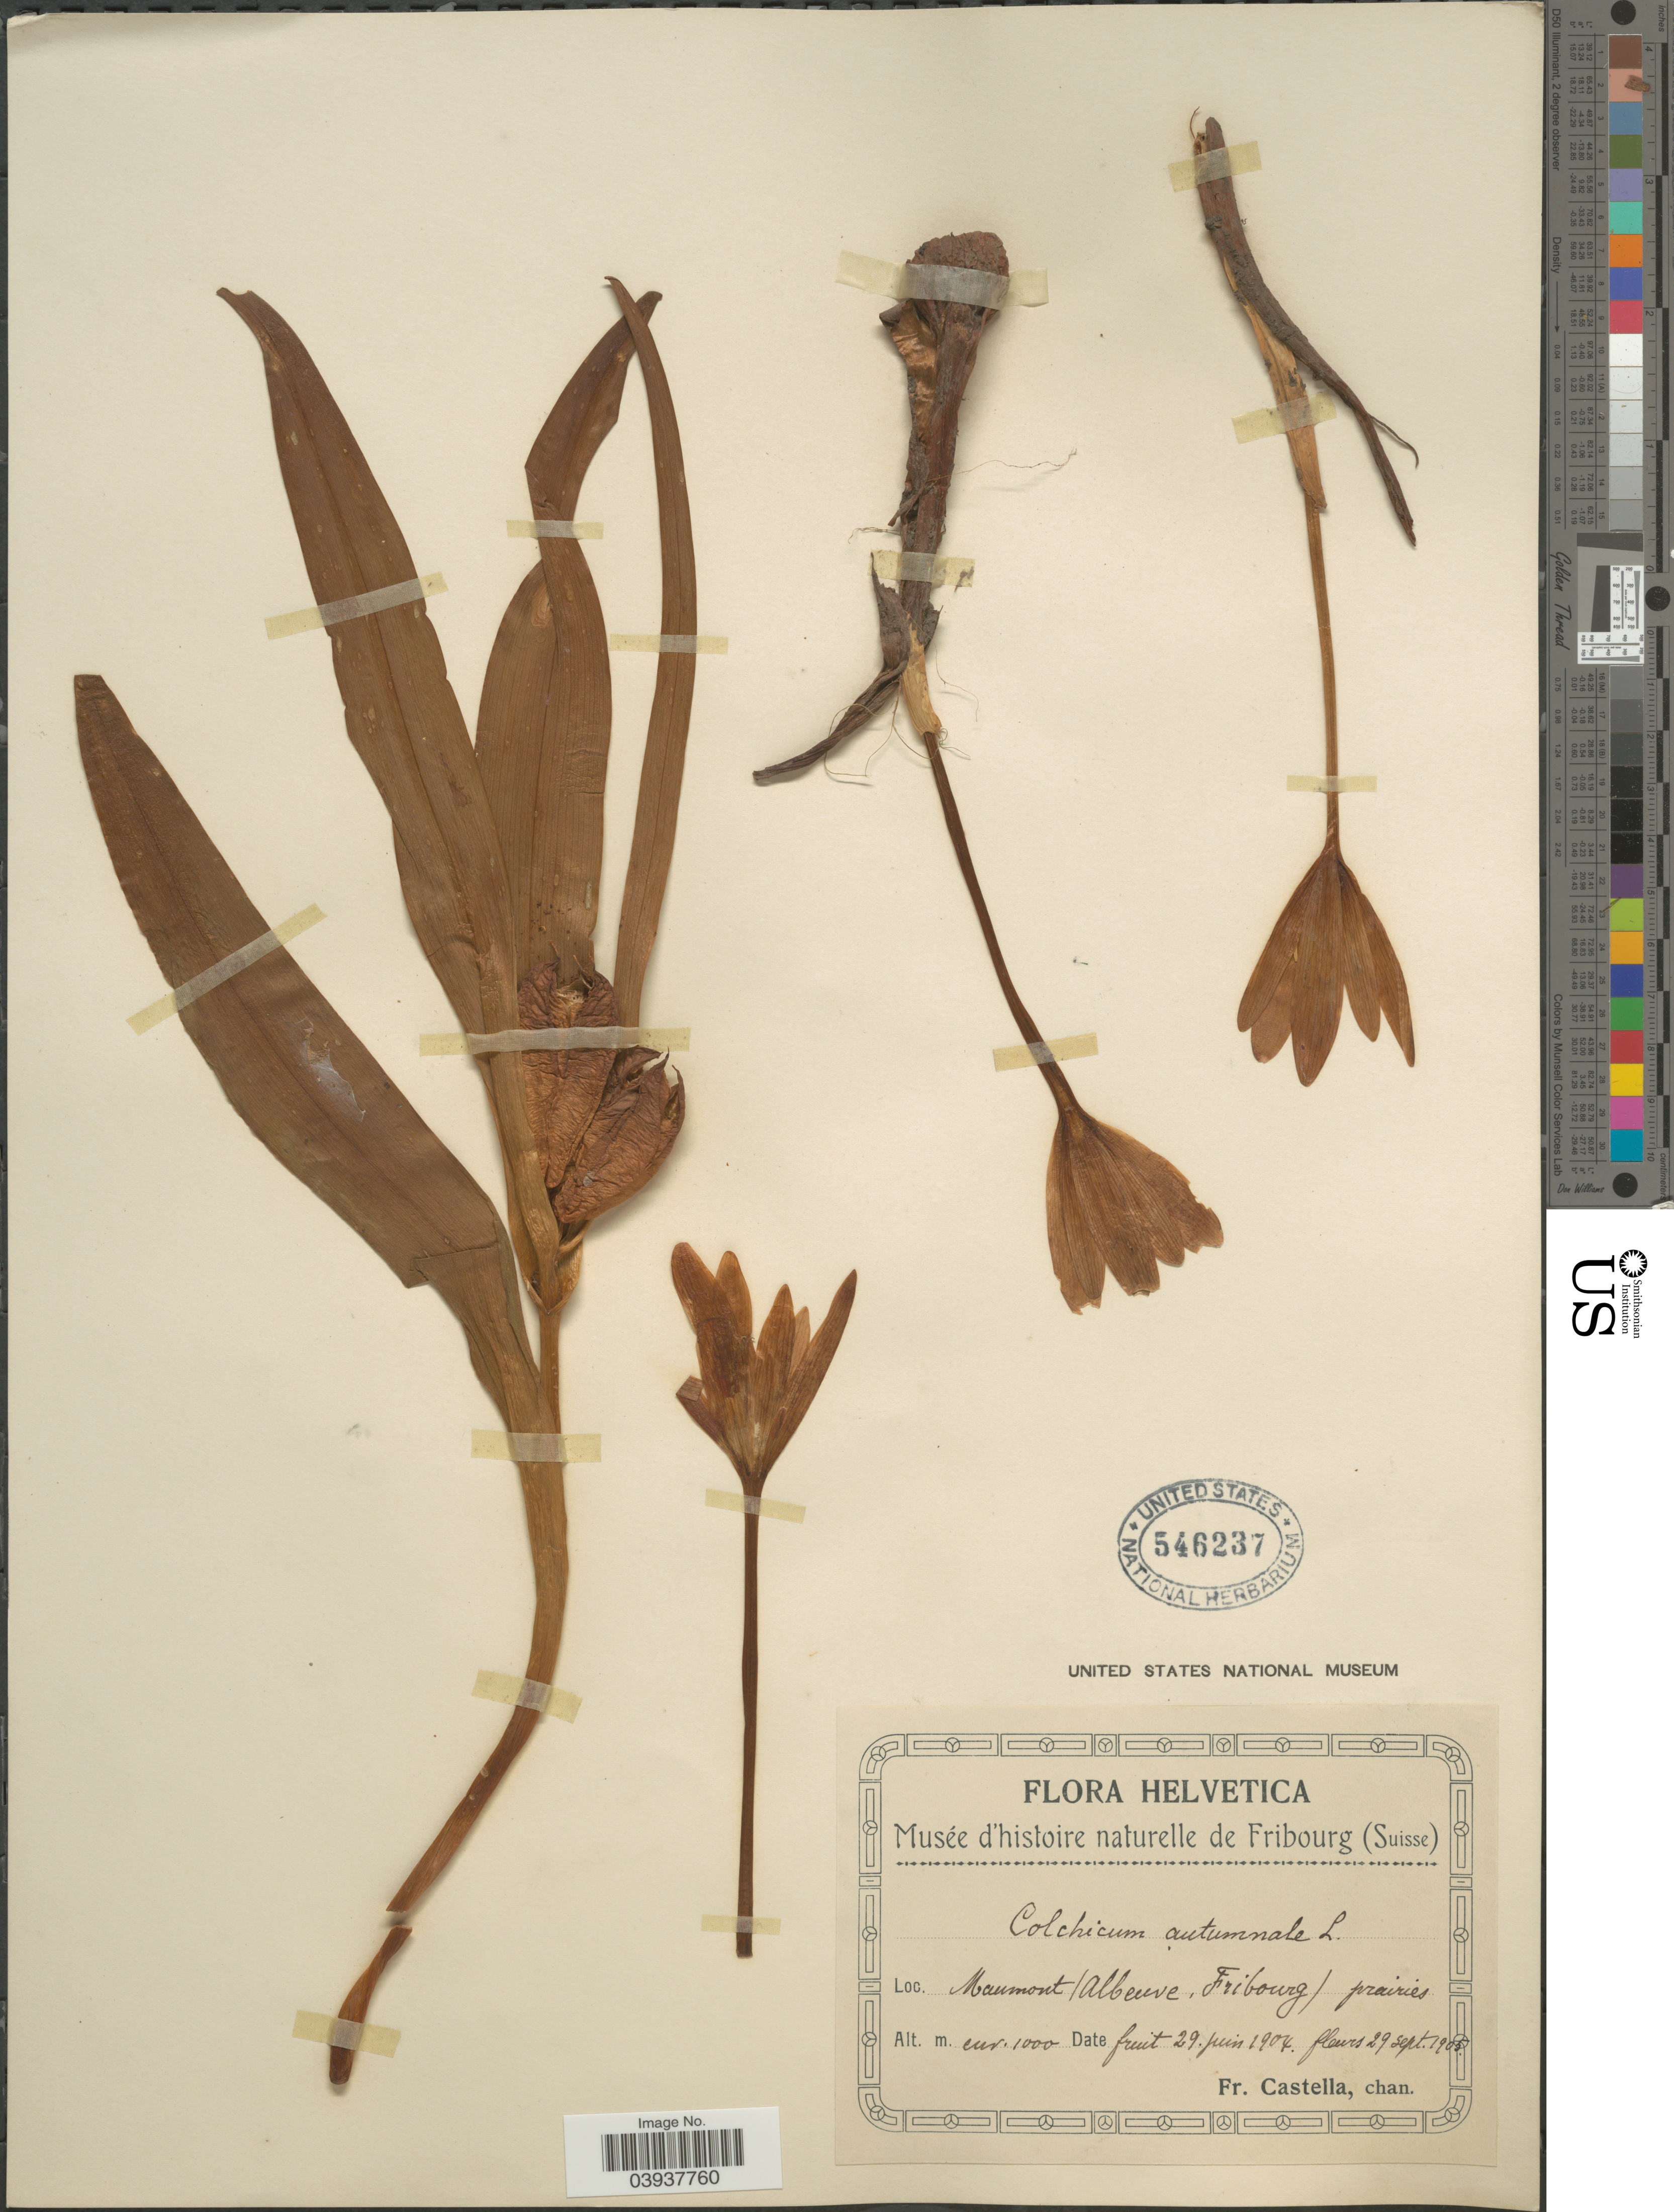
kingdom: Plantae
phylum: Tracheophyta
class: Liliopsida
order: Liliales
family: Colchicaceae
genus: Colchicum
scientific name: Colchicum autumnale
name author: L.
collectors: Fr. Castella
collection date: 1904-06-29/1905-09-29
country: Switzerland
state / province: Fribourg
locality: Helvetica. Maumont (Albeuve, Fribourg) prairies.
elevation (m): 1000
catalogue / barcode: US 546237